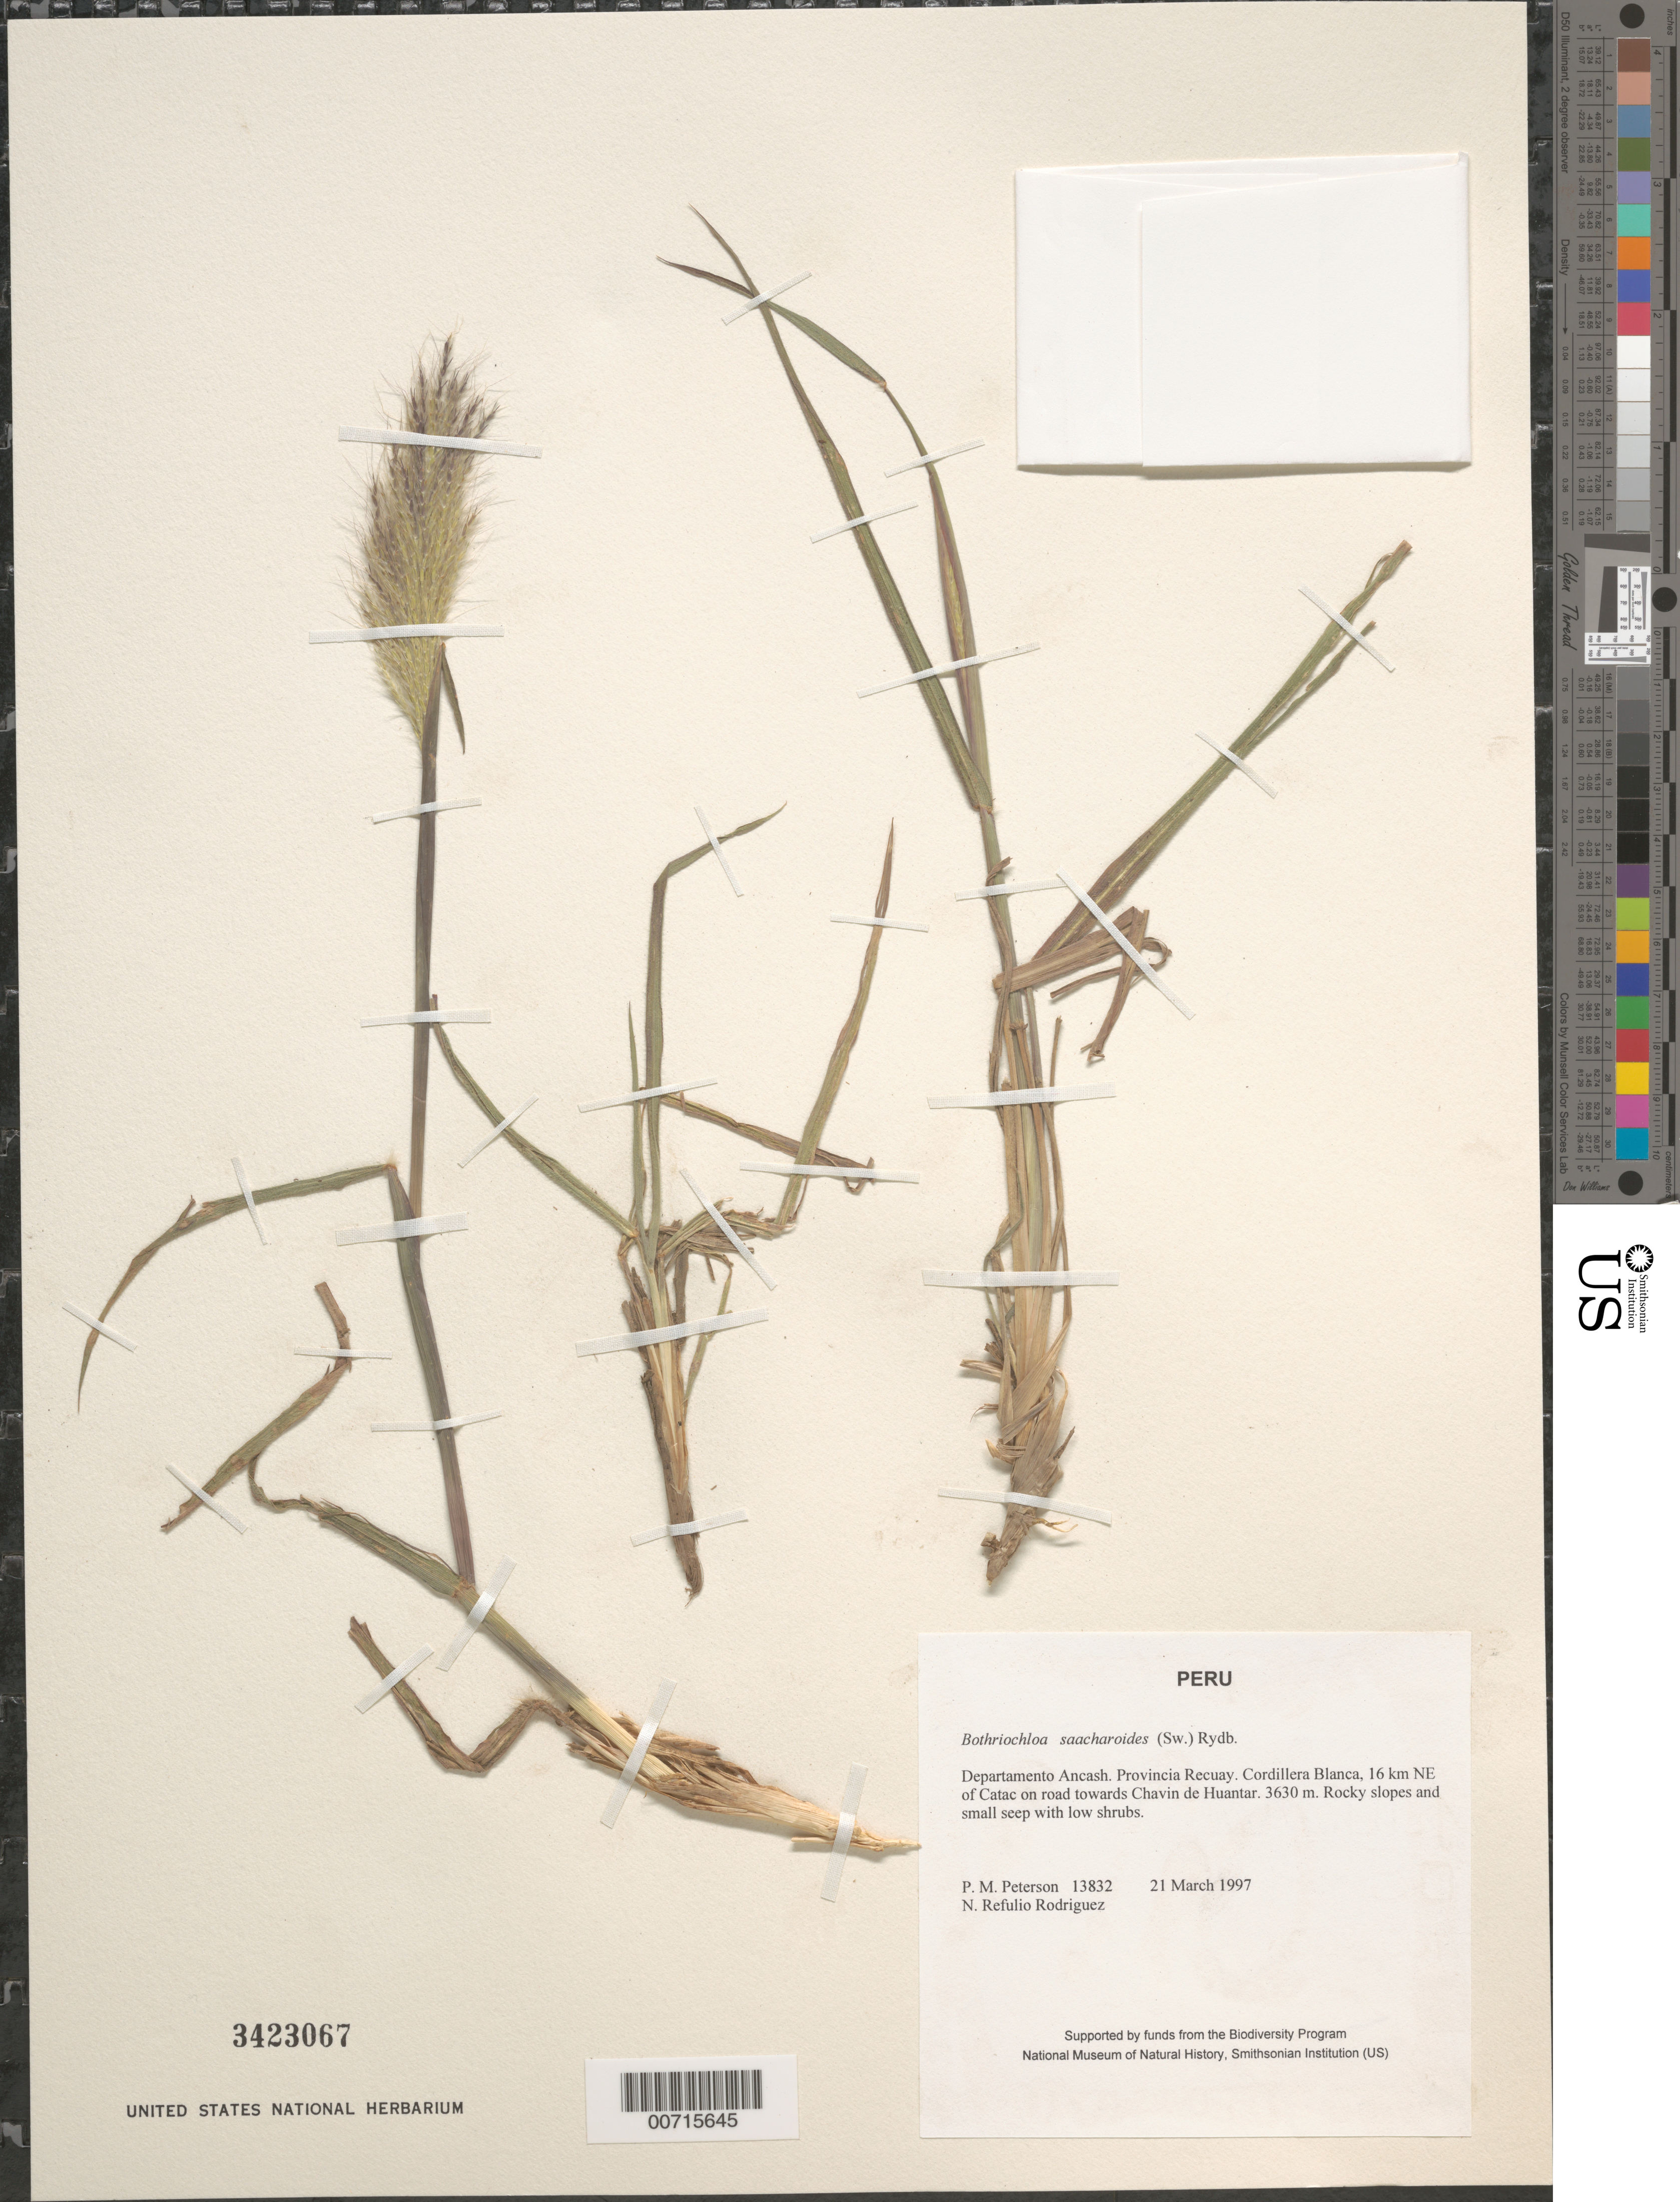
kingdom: Plantae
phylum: Tracheophyta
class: Liliopsida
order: Poales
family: Poaceae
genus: Bothriochloa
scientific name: Bothriochloa saccharoides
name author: (Sw.) Rydb.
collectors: P. M. Peterson & N. Refulio-Rodríguez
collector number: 13832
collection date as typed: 21 Mar 1997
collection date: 1997-03-21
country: Peru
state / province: Ancash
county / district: Recuay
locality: Cordillera Blanca, 16 km NE of Catac on road towards Chavin de Huantar.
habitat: Rocky slopes and small seep with low shrubs.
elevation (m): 3630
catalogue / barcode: US 3423067